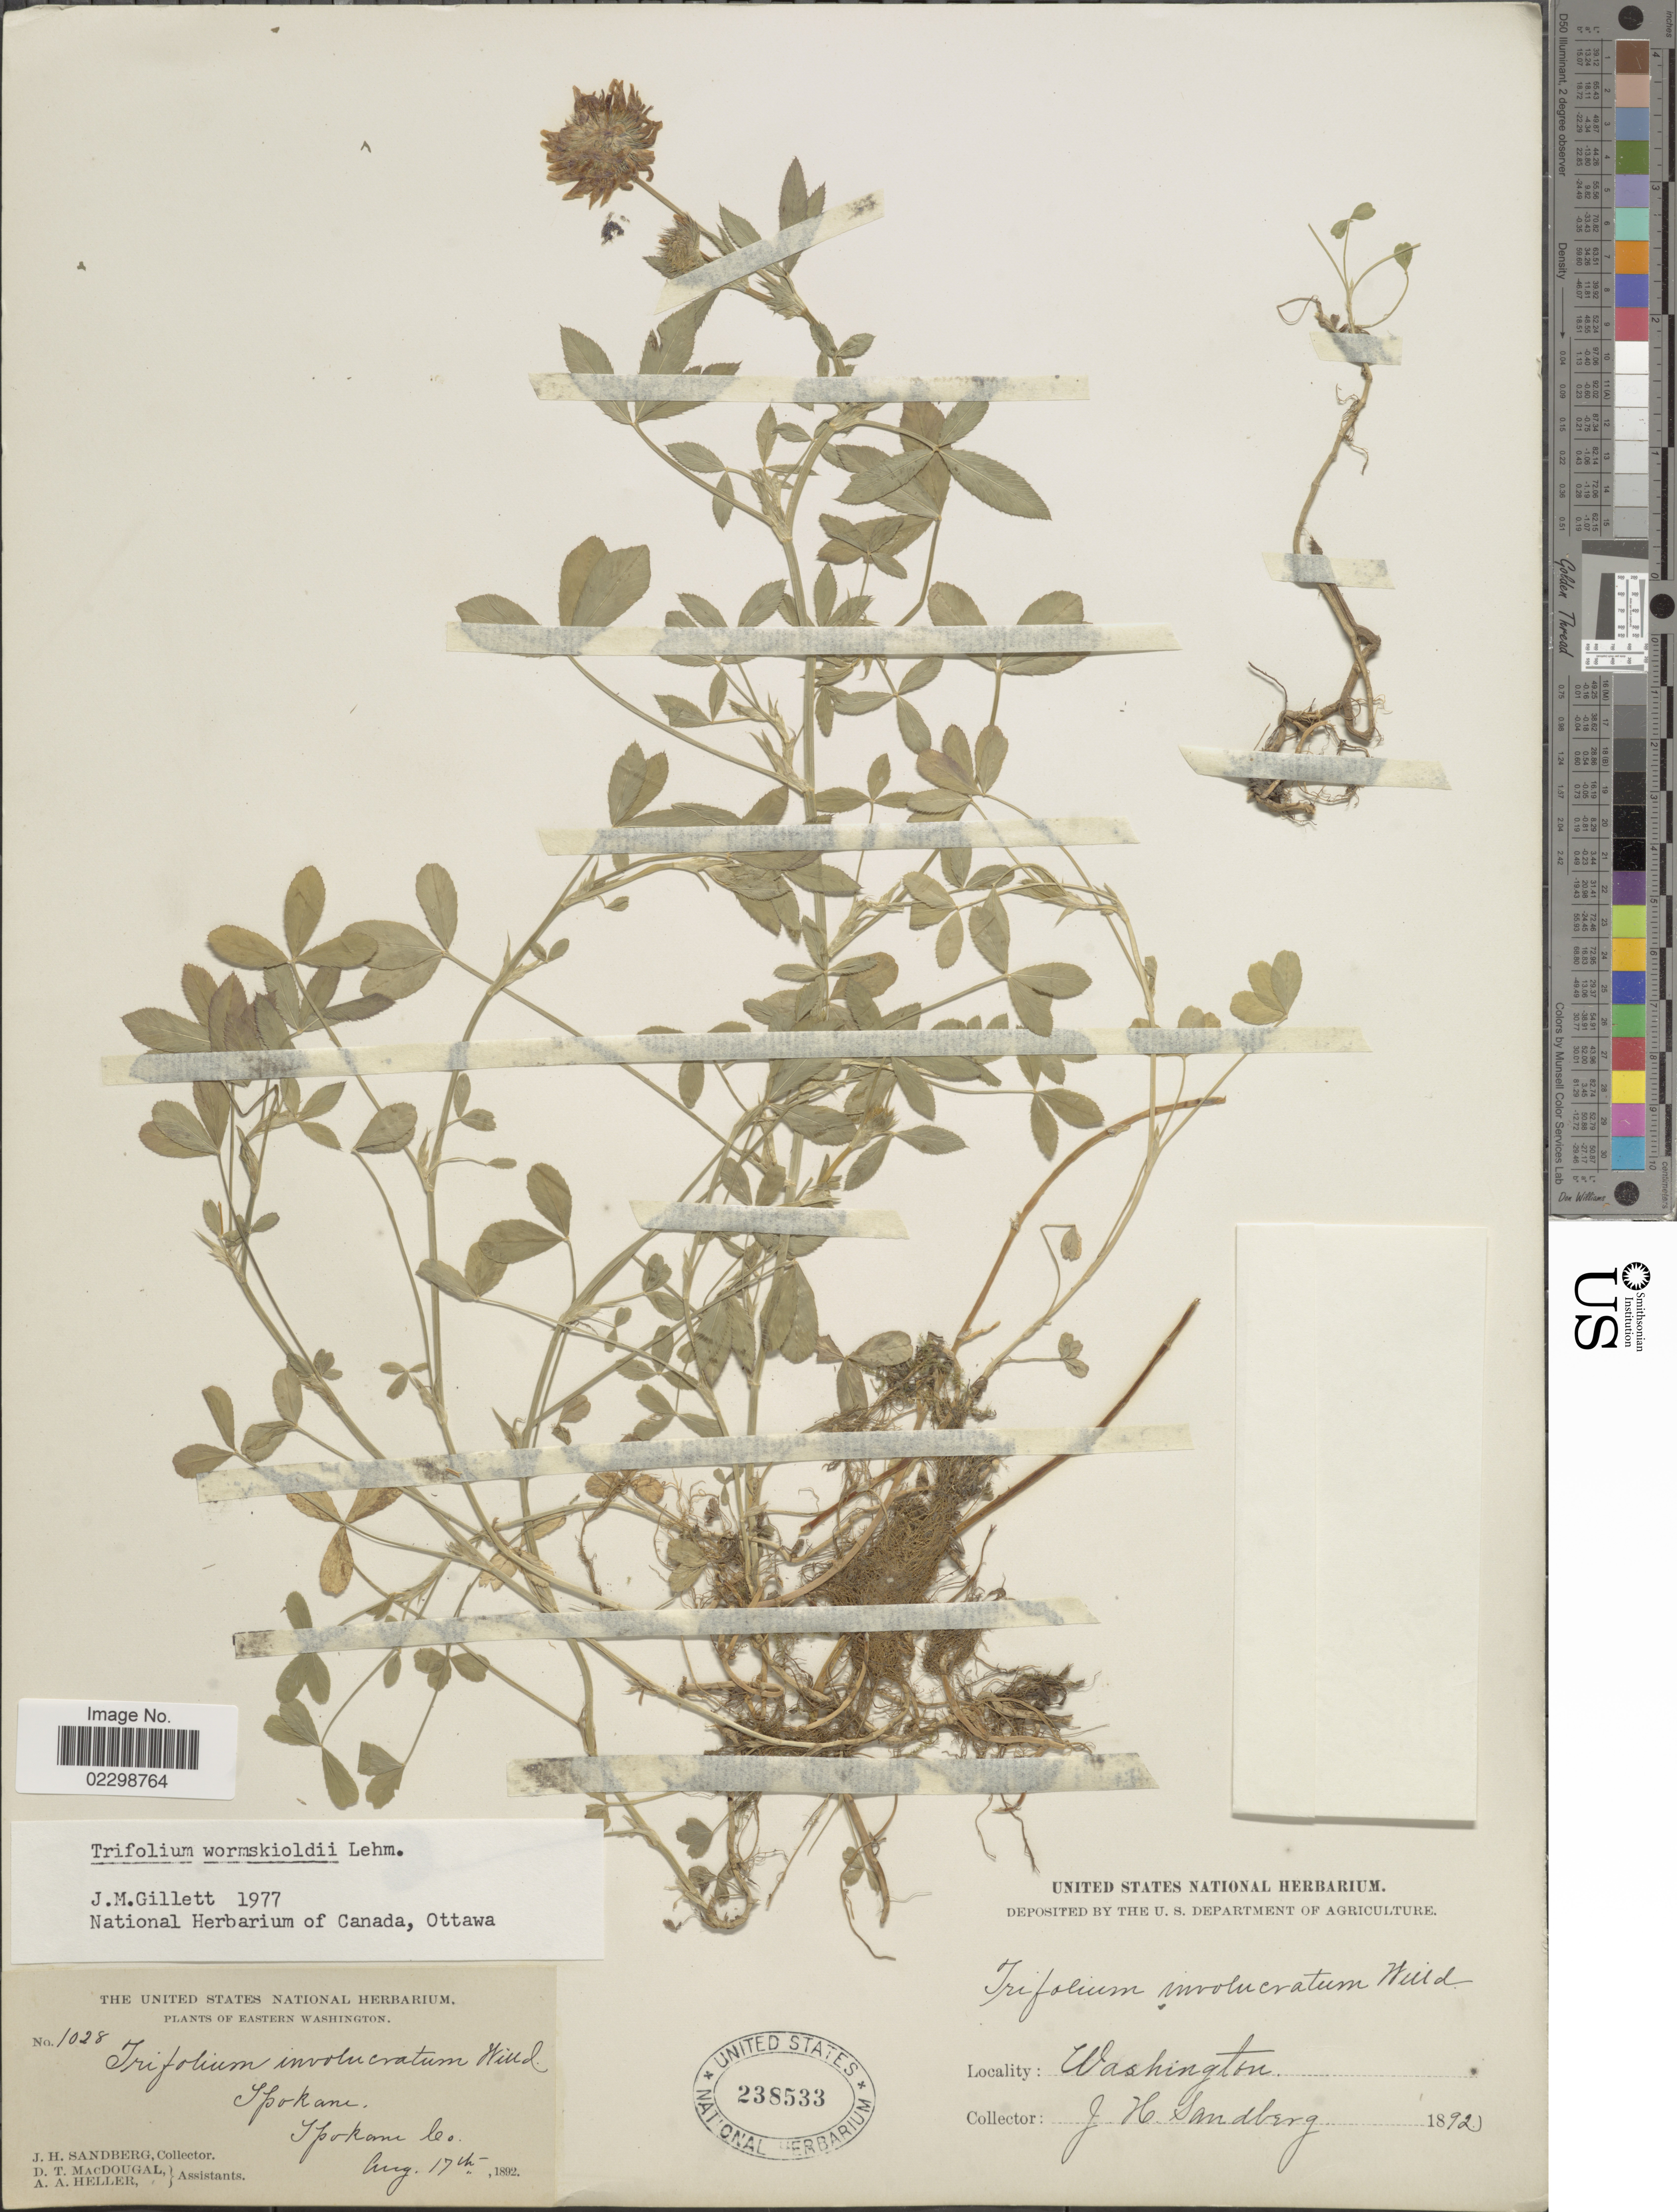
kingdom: Plantae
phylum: Tracheophyta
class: Magnoliopsida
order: Fabales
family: Fabaceae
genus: Trifolium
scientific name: Trifolium wormskioldii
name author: Lehm.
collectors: J. H. Sandberg, D. T. MacDougal & A. A. Heller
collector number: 1028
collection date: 1892-08-17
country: United States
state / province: Washington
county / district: Spokane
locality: Eastern Washington, Spokane, Spokane Co.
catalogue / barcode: US 238533